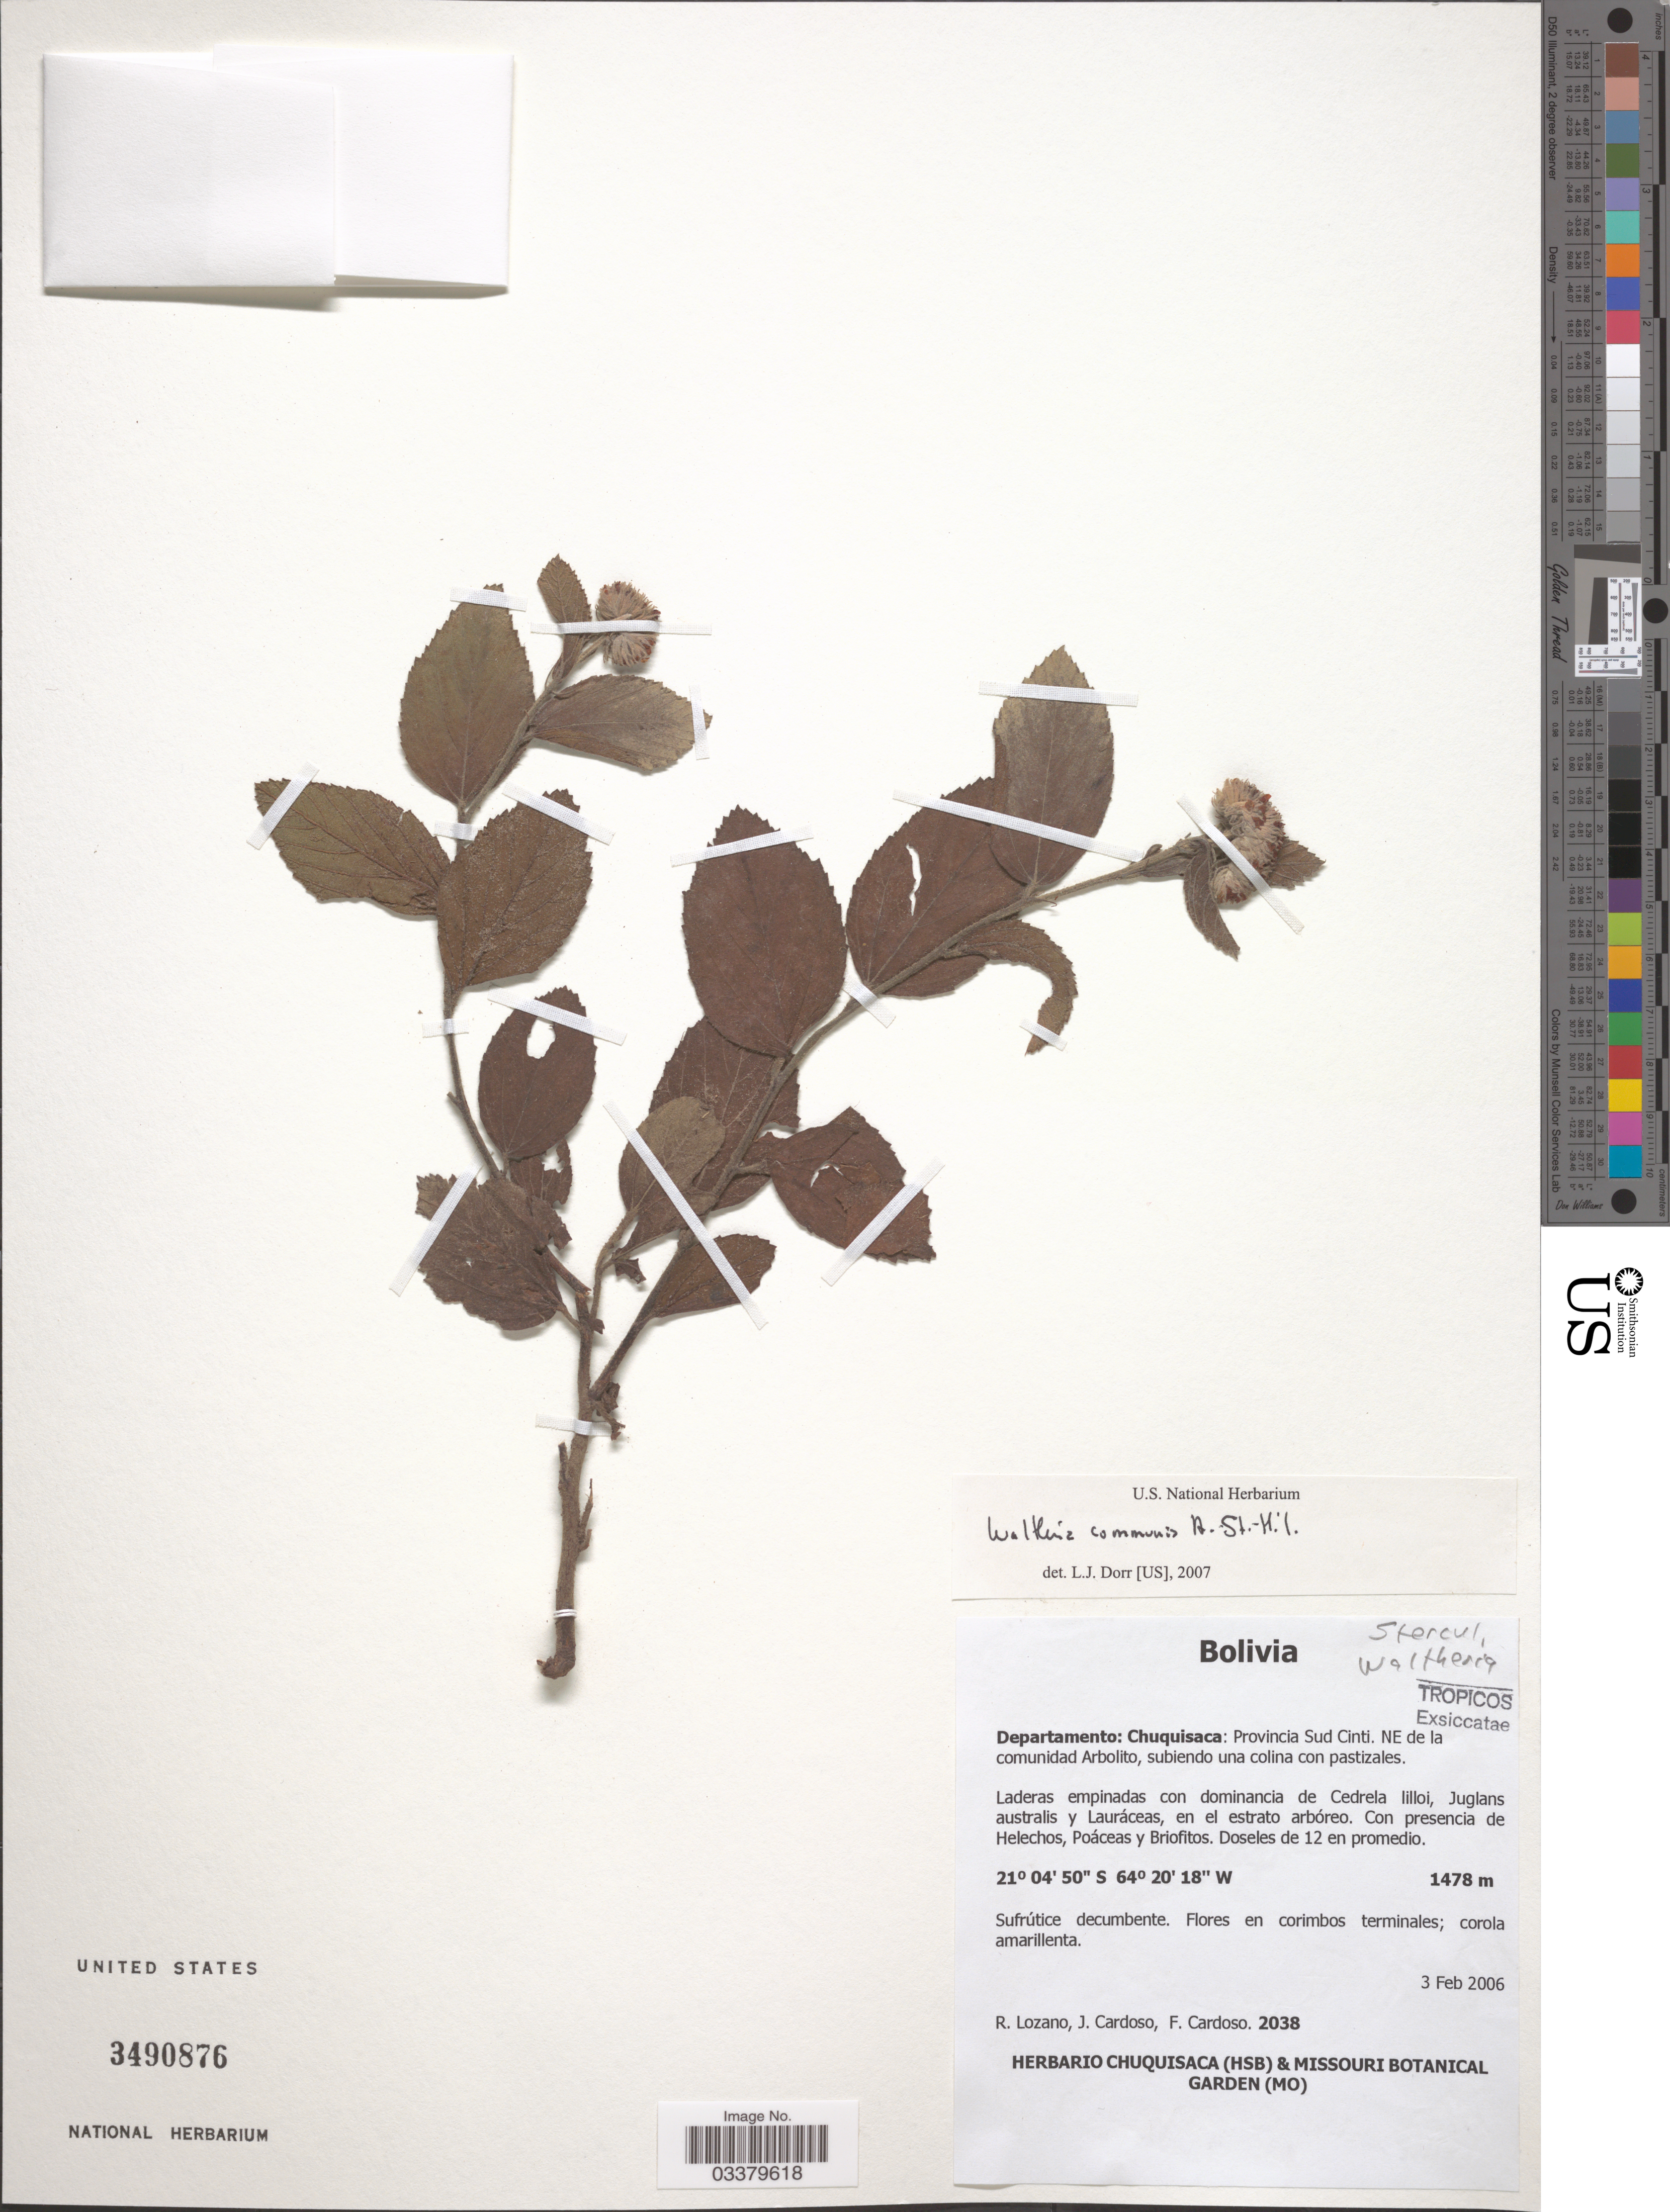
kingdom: Plantae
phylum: Tracheophyta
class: Magnoliopsida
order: Malvales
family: Malvaceae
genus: Waltheria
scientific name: Waltheria communis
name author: A. St.-Hil.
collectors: R. Lozano, J. Cardoso & F. Cardoso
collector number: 2038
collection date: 2006-02-03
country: Bolivia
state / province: Chuquisaca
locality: Departamento: Chuquisaca: Provincia Sud Cinti. NE de la comunidad Arbolito, subiendo una colina con pastizales.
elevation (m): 1478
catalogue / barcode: US 3490876